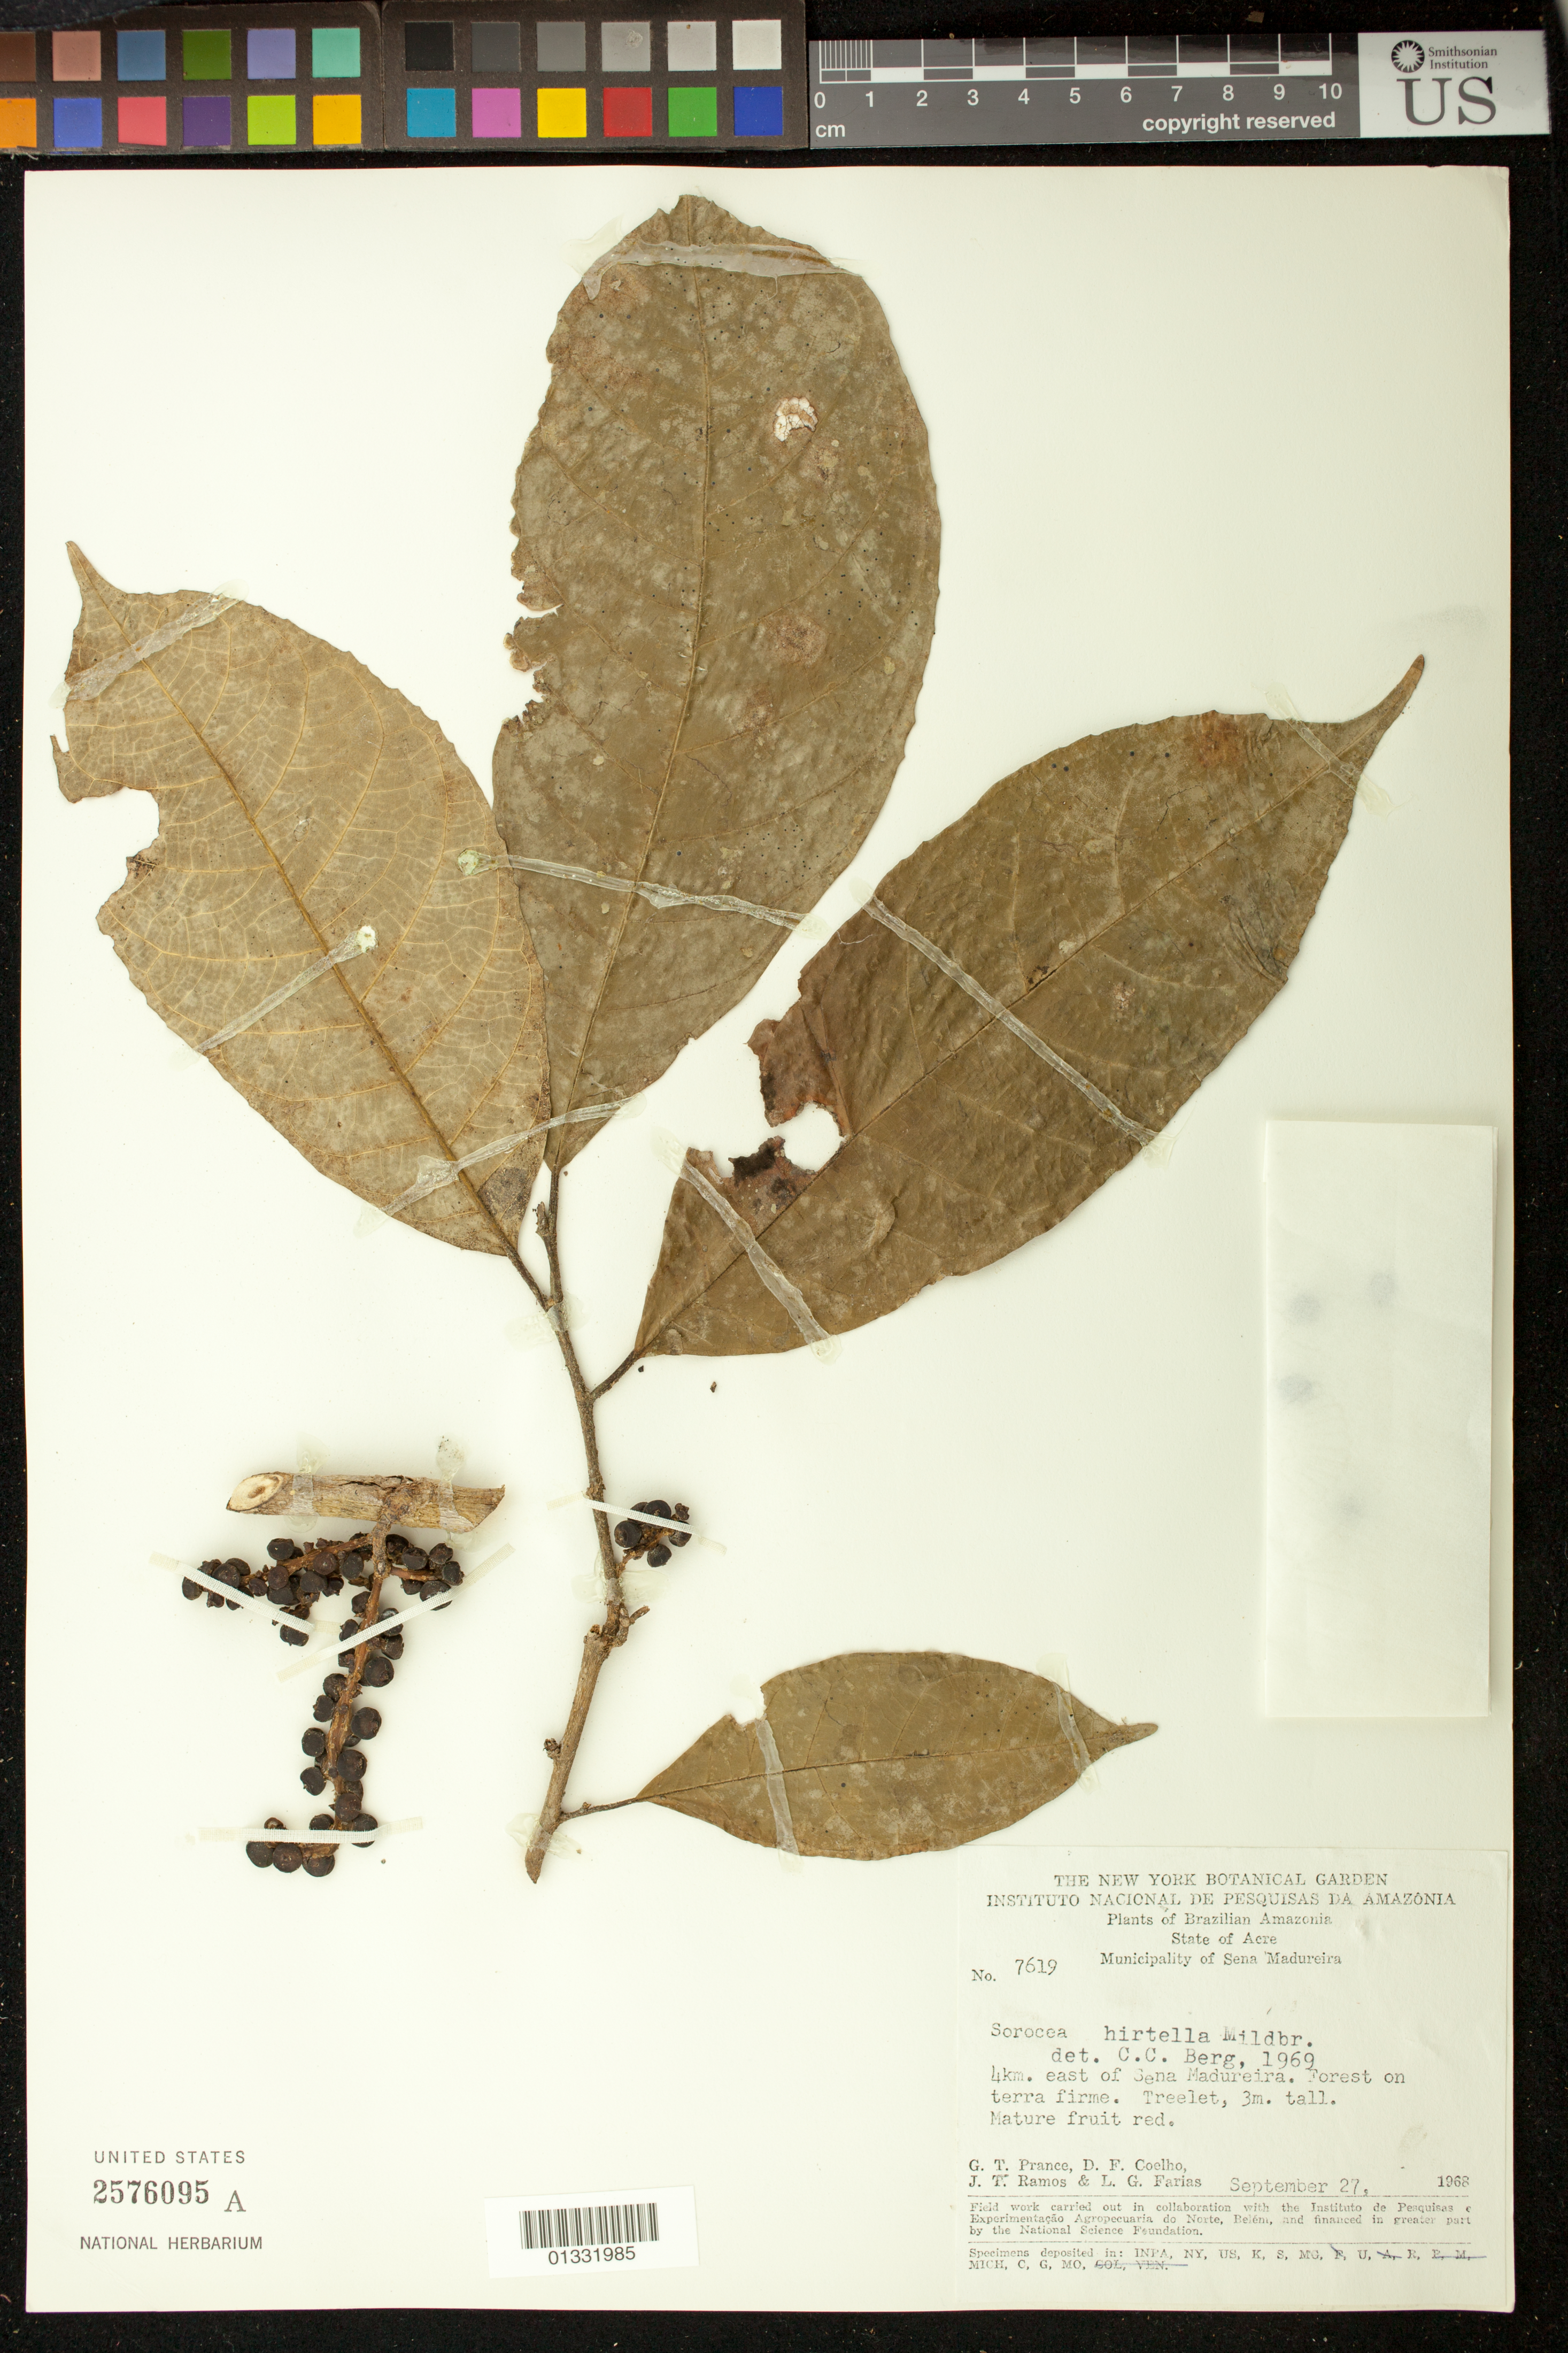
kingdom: Plantae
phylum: Tracheophyta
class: Magnoliopsida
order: Rosales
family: Moraceae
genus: Sorocea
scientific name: Sorocea hirtella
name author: Mildbr.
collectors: G. T. Prance, D. F. Coêlho, J. F. Ramos & L. G. Farias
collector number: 7619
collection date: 1968-09-27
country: Brazil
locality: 4km east of Sena Madureira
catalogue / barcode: US 2576095A